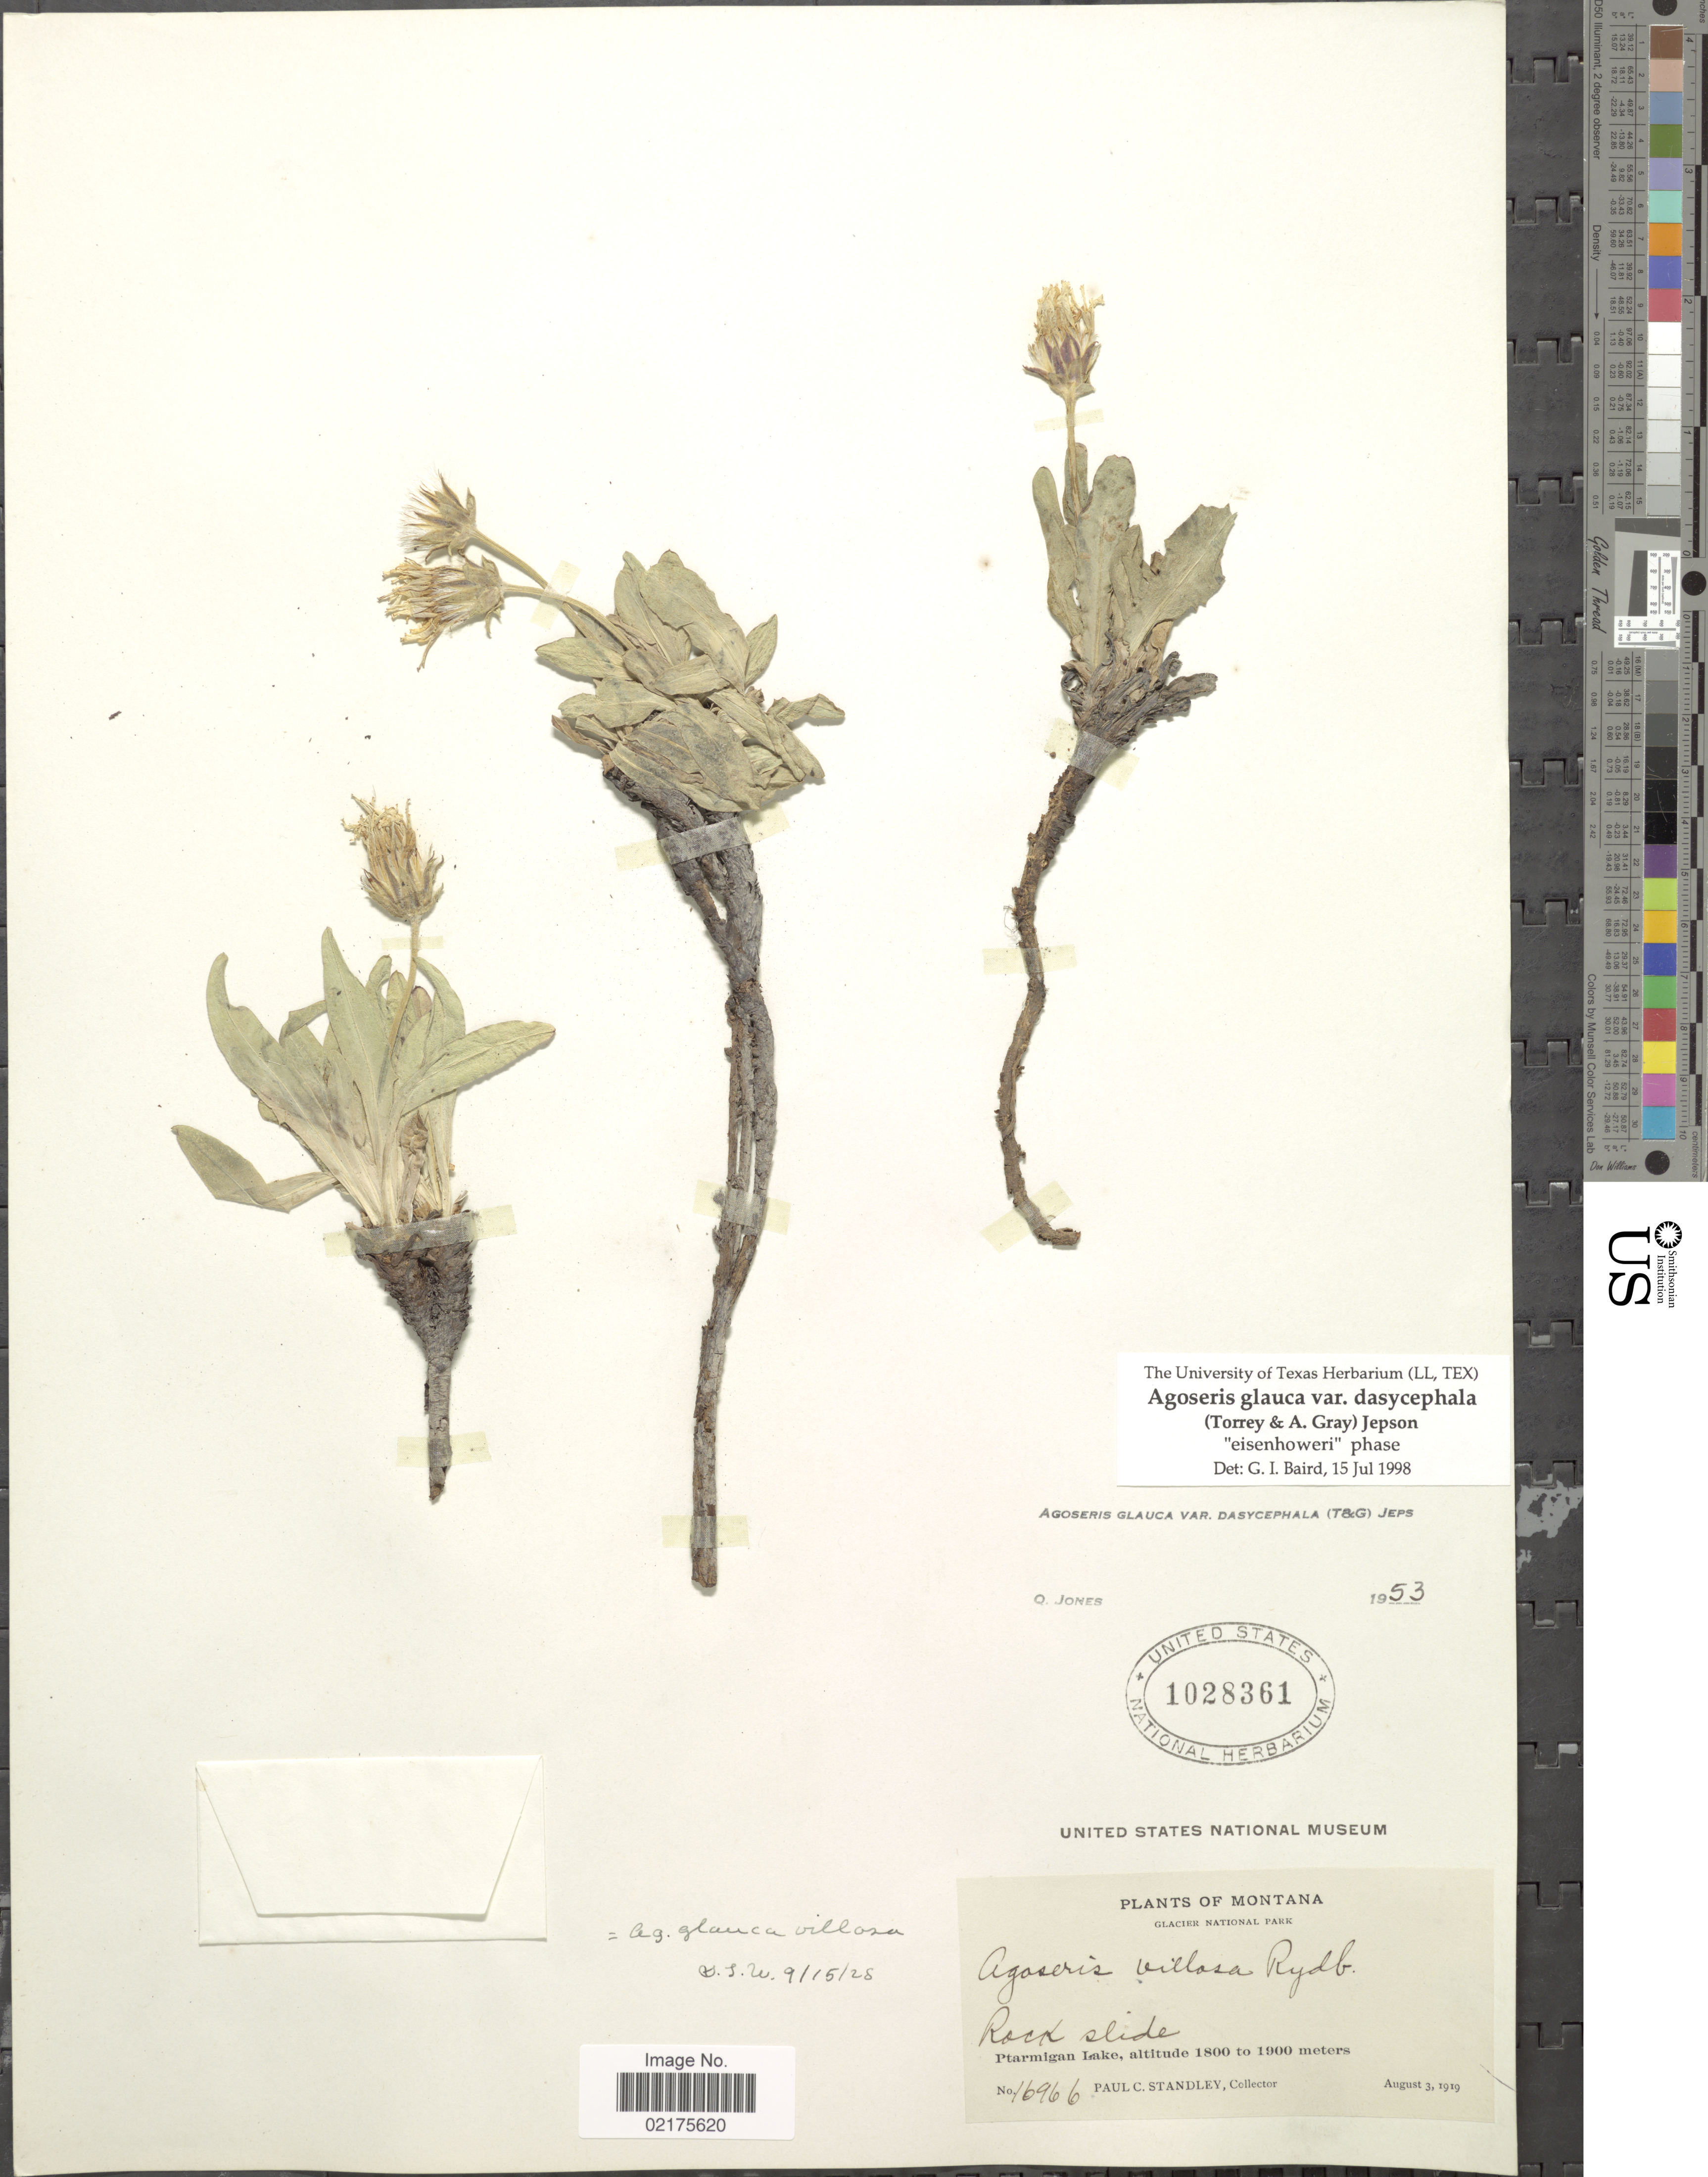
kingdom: Plantae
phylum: Tracheophyta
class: Magnoliopsida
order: Asterales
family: Asteraceae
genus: Agoseris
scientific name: Agoseris glauca var. dasycephala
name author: (Torr. & A. Gray) Jeps.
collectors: P. C. Standley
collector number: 16966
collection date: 1919-08-03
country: United States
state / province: Montana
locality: Rock slide, Ptarmigan Lake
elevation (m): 1800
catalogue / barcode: US 1028361